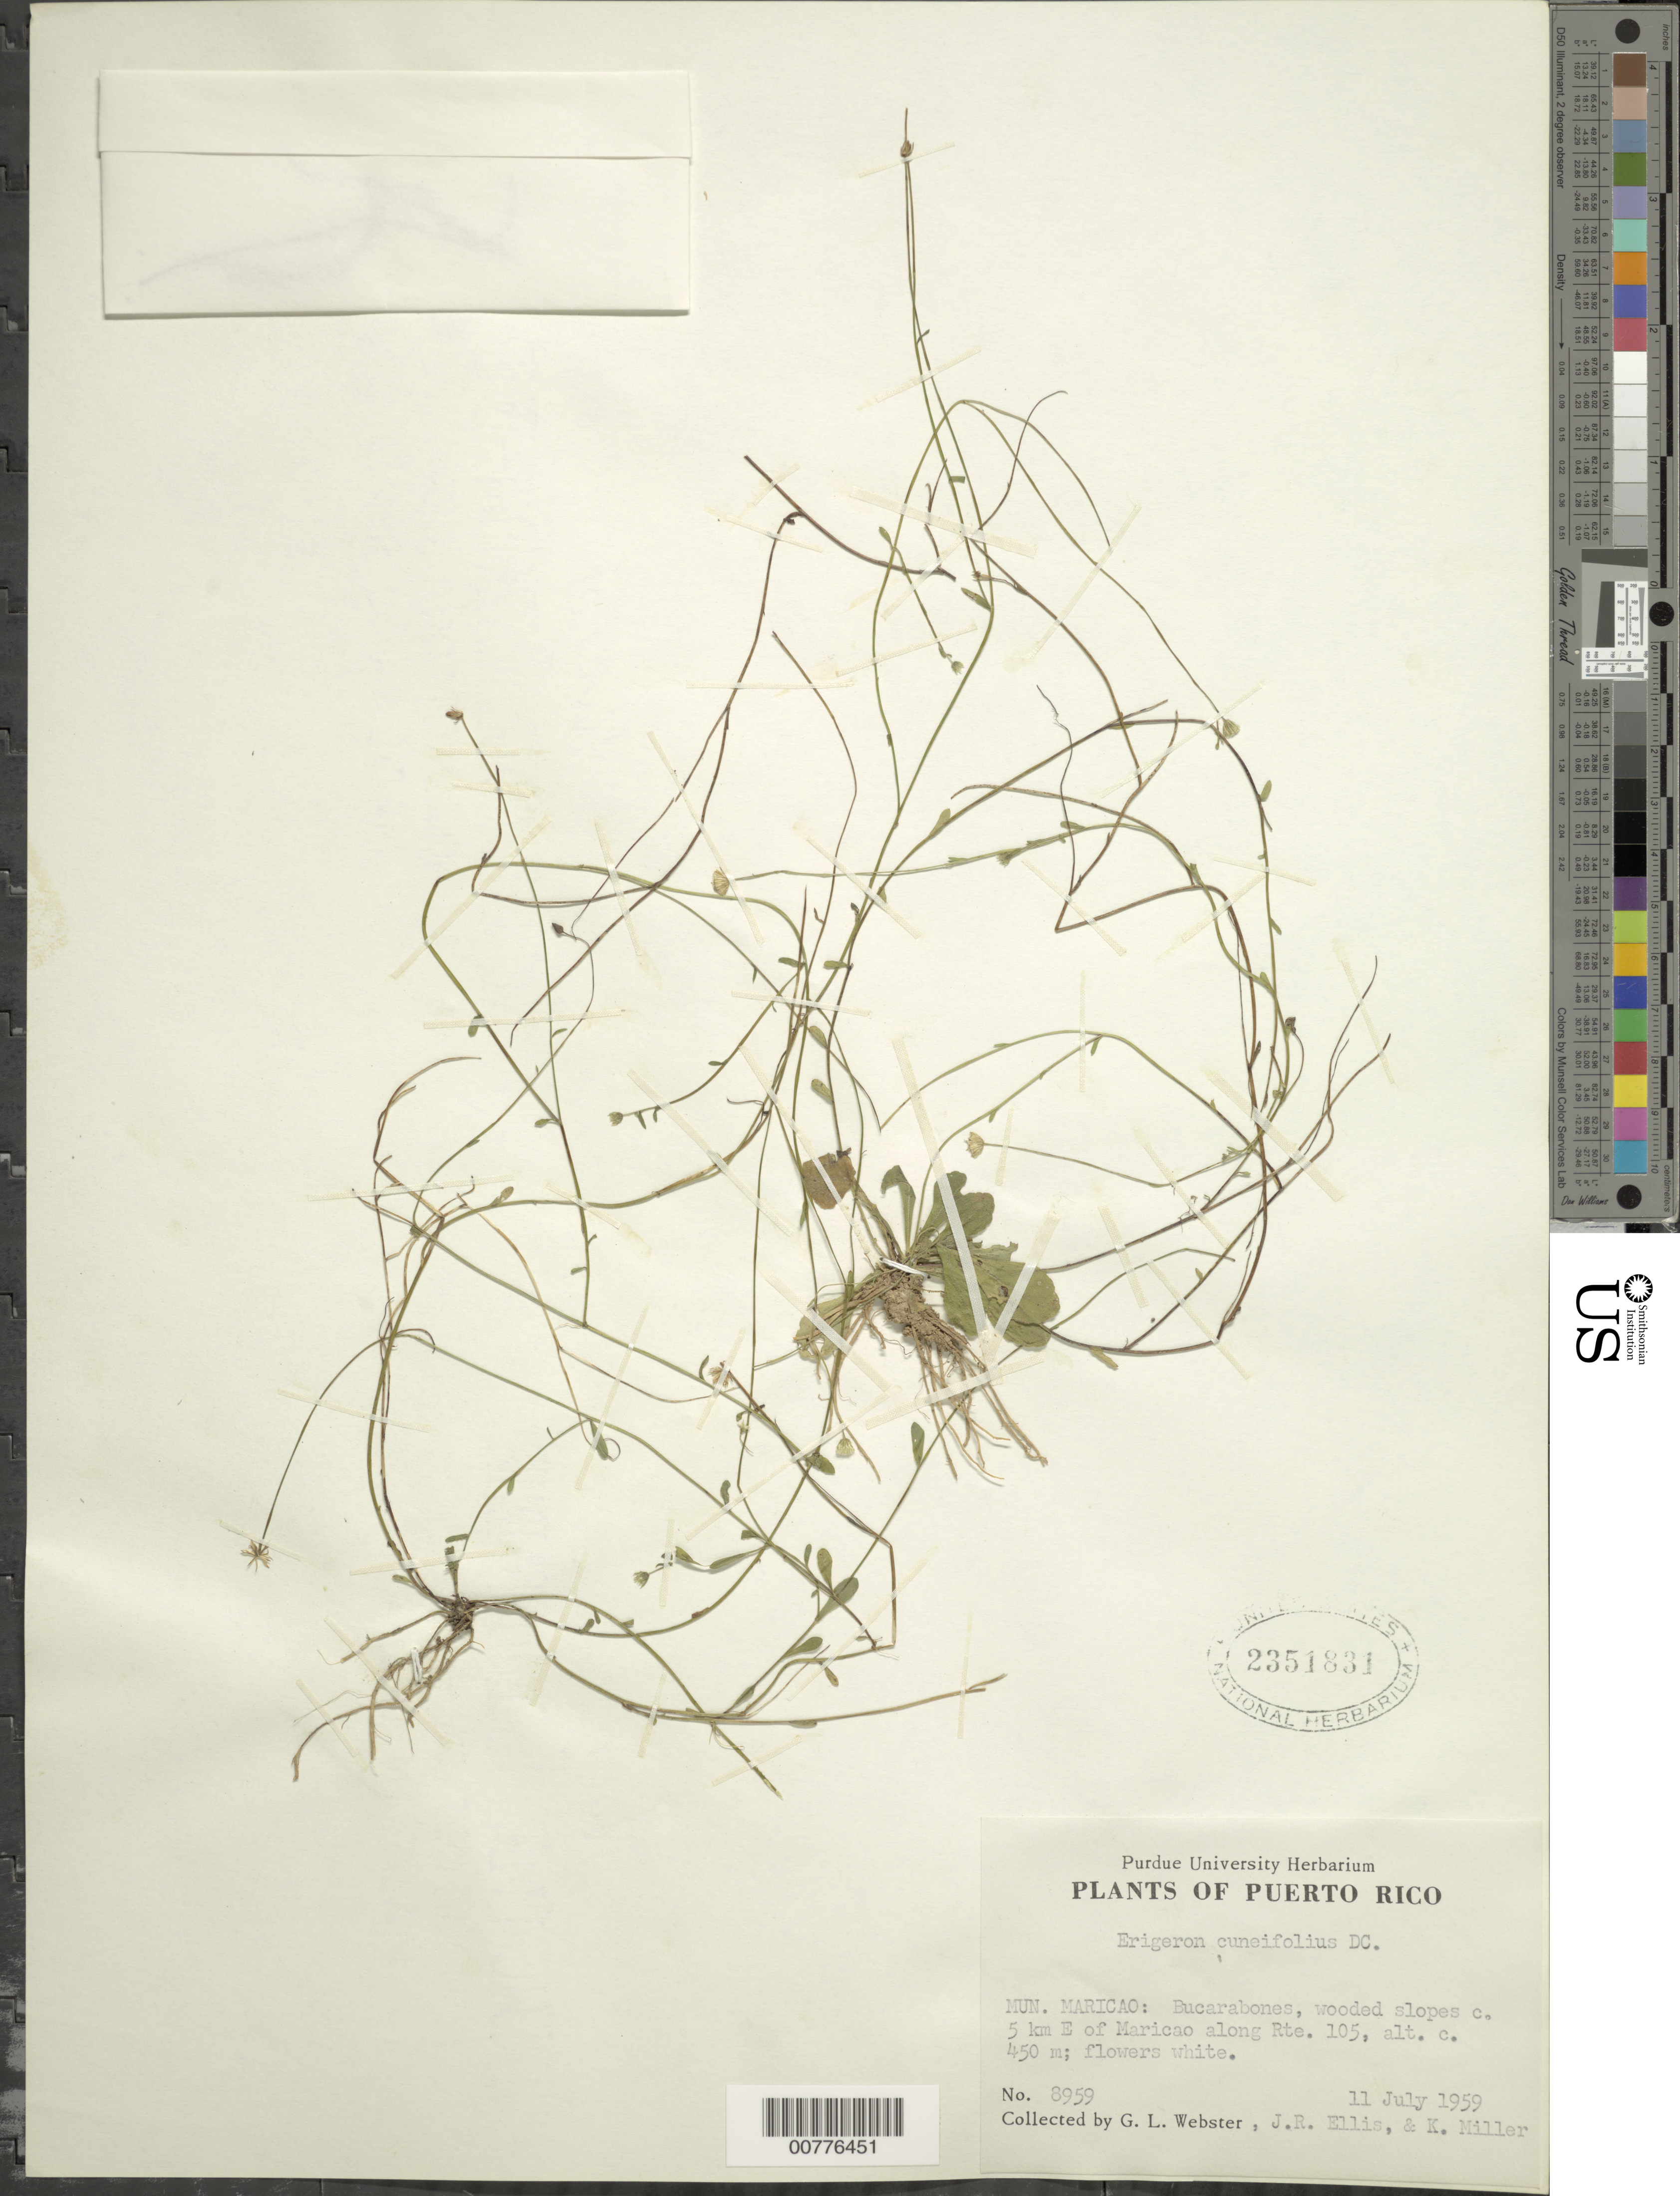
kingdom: Plantae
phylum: Tracheophyta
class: Magnoliopsida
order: Asterales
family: Asteraceae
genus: Erigeron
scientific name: Erigeron cuneifolius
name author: DC.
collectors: G. L. Webster, J. R. Ellis & K. Miller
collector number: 8959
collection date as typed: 11 Jul 1959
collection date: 1959-07-11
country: Puerto Rico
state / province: Maricao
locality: Mun. Maricao: Bucarabones, wooded slopes ca. 5 km E of Maricao, along Rte. 105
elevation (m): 450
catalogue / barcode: US 2351831